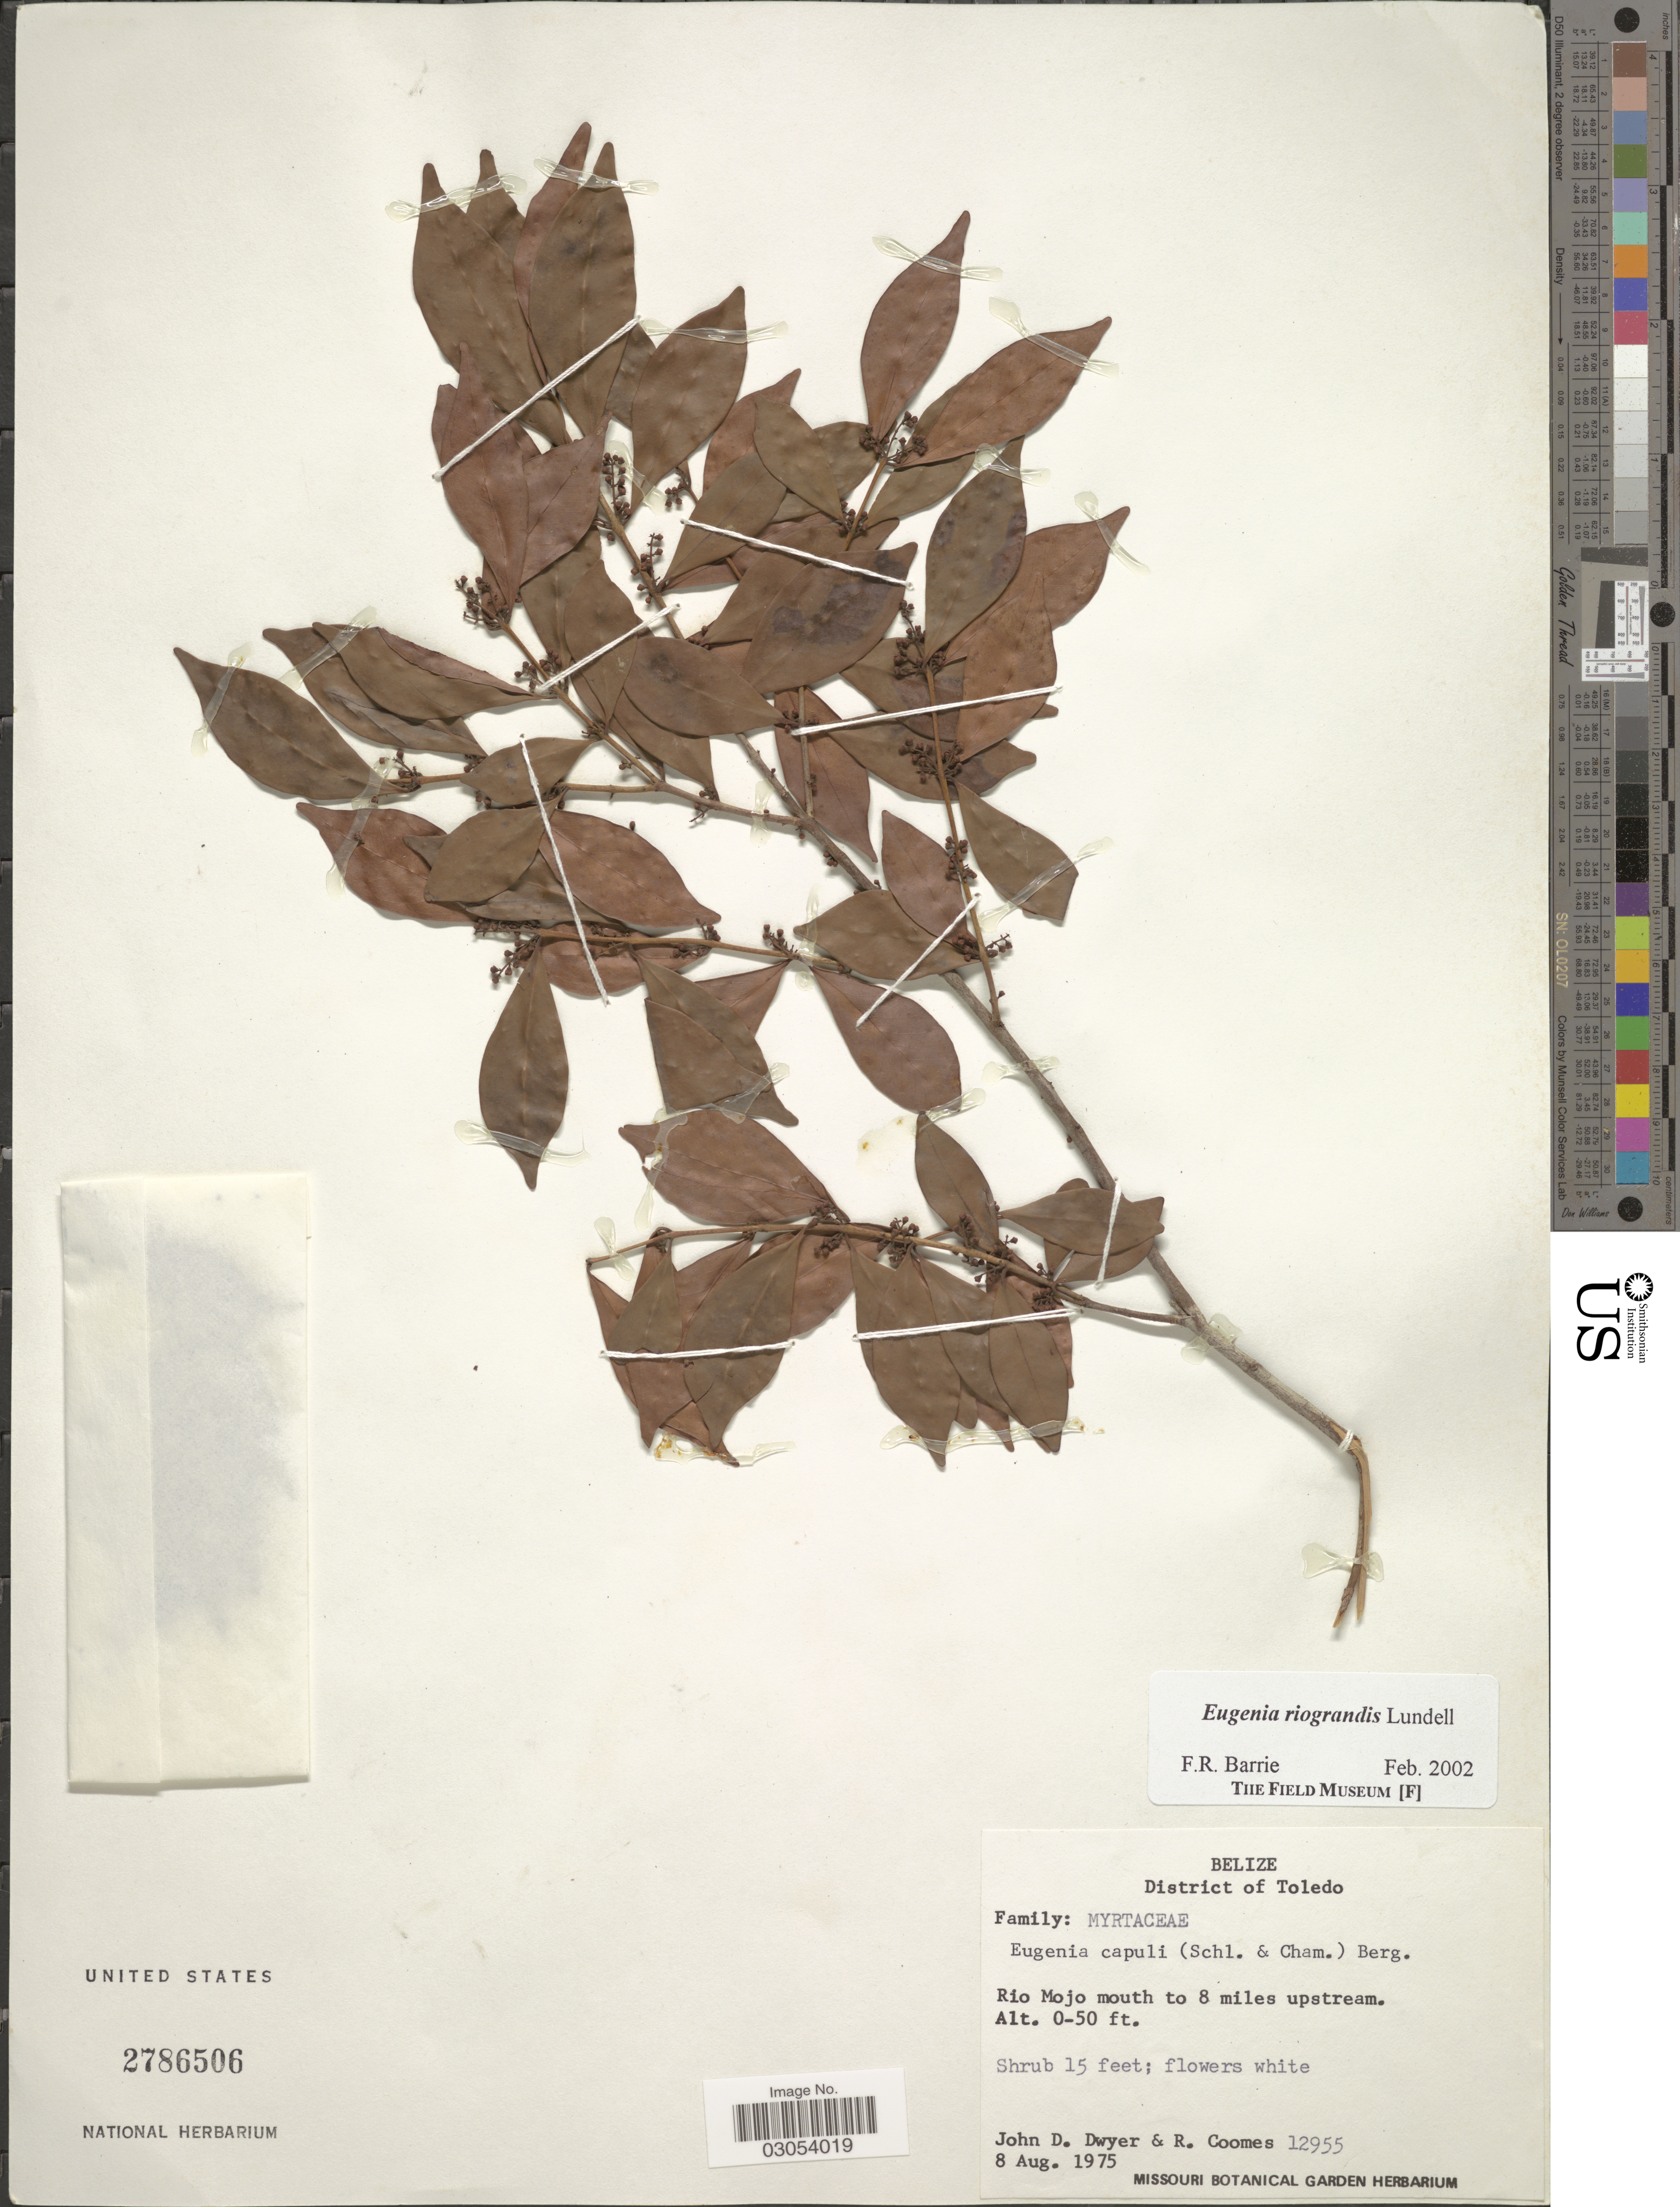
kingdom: Plantae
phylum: Tracheophyta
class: Magnoliopsida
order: Myrtales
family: Myrtaceae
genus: Eugenia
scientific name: Eugenia riograndis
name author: Lundell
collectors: J. D. Dwyer & R. Coomes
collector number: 12955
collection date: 1975-08-08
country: Belize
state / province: Toledo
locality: District of Toledo. Rio Mojo mouth to 8 miles upstream.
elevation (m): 0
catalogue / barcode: US 2786506